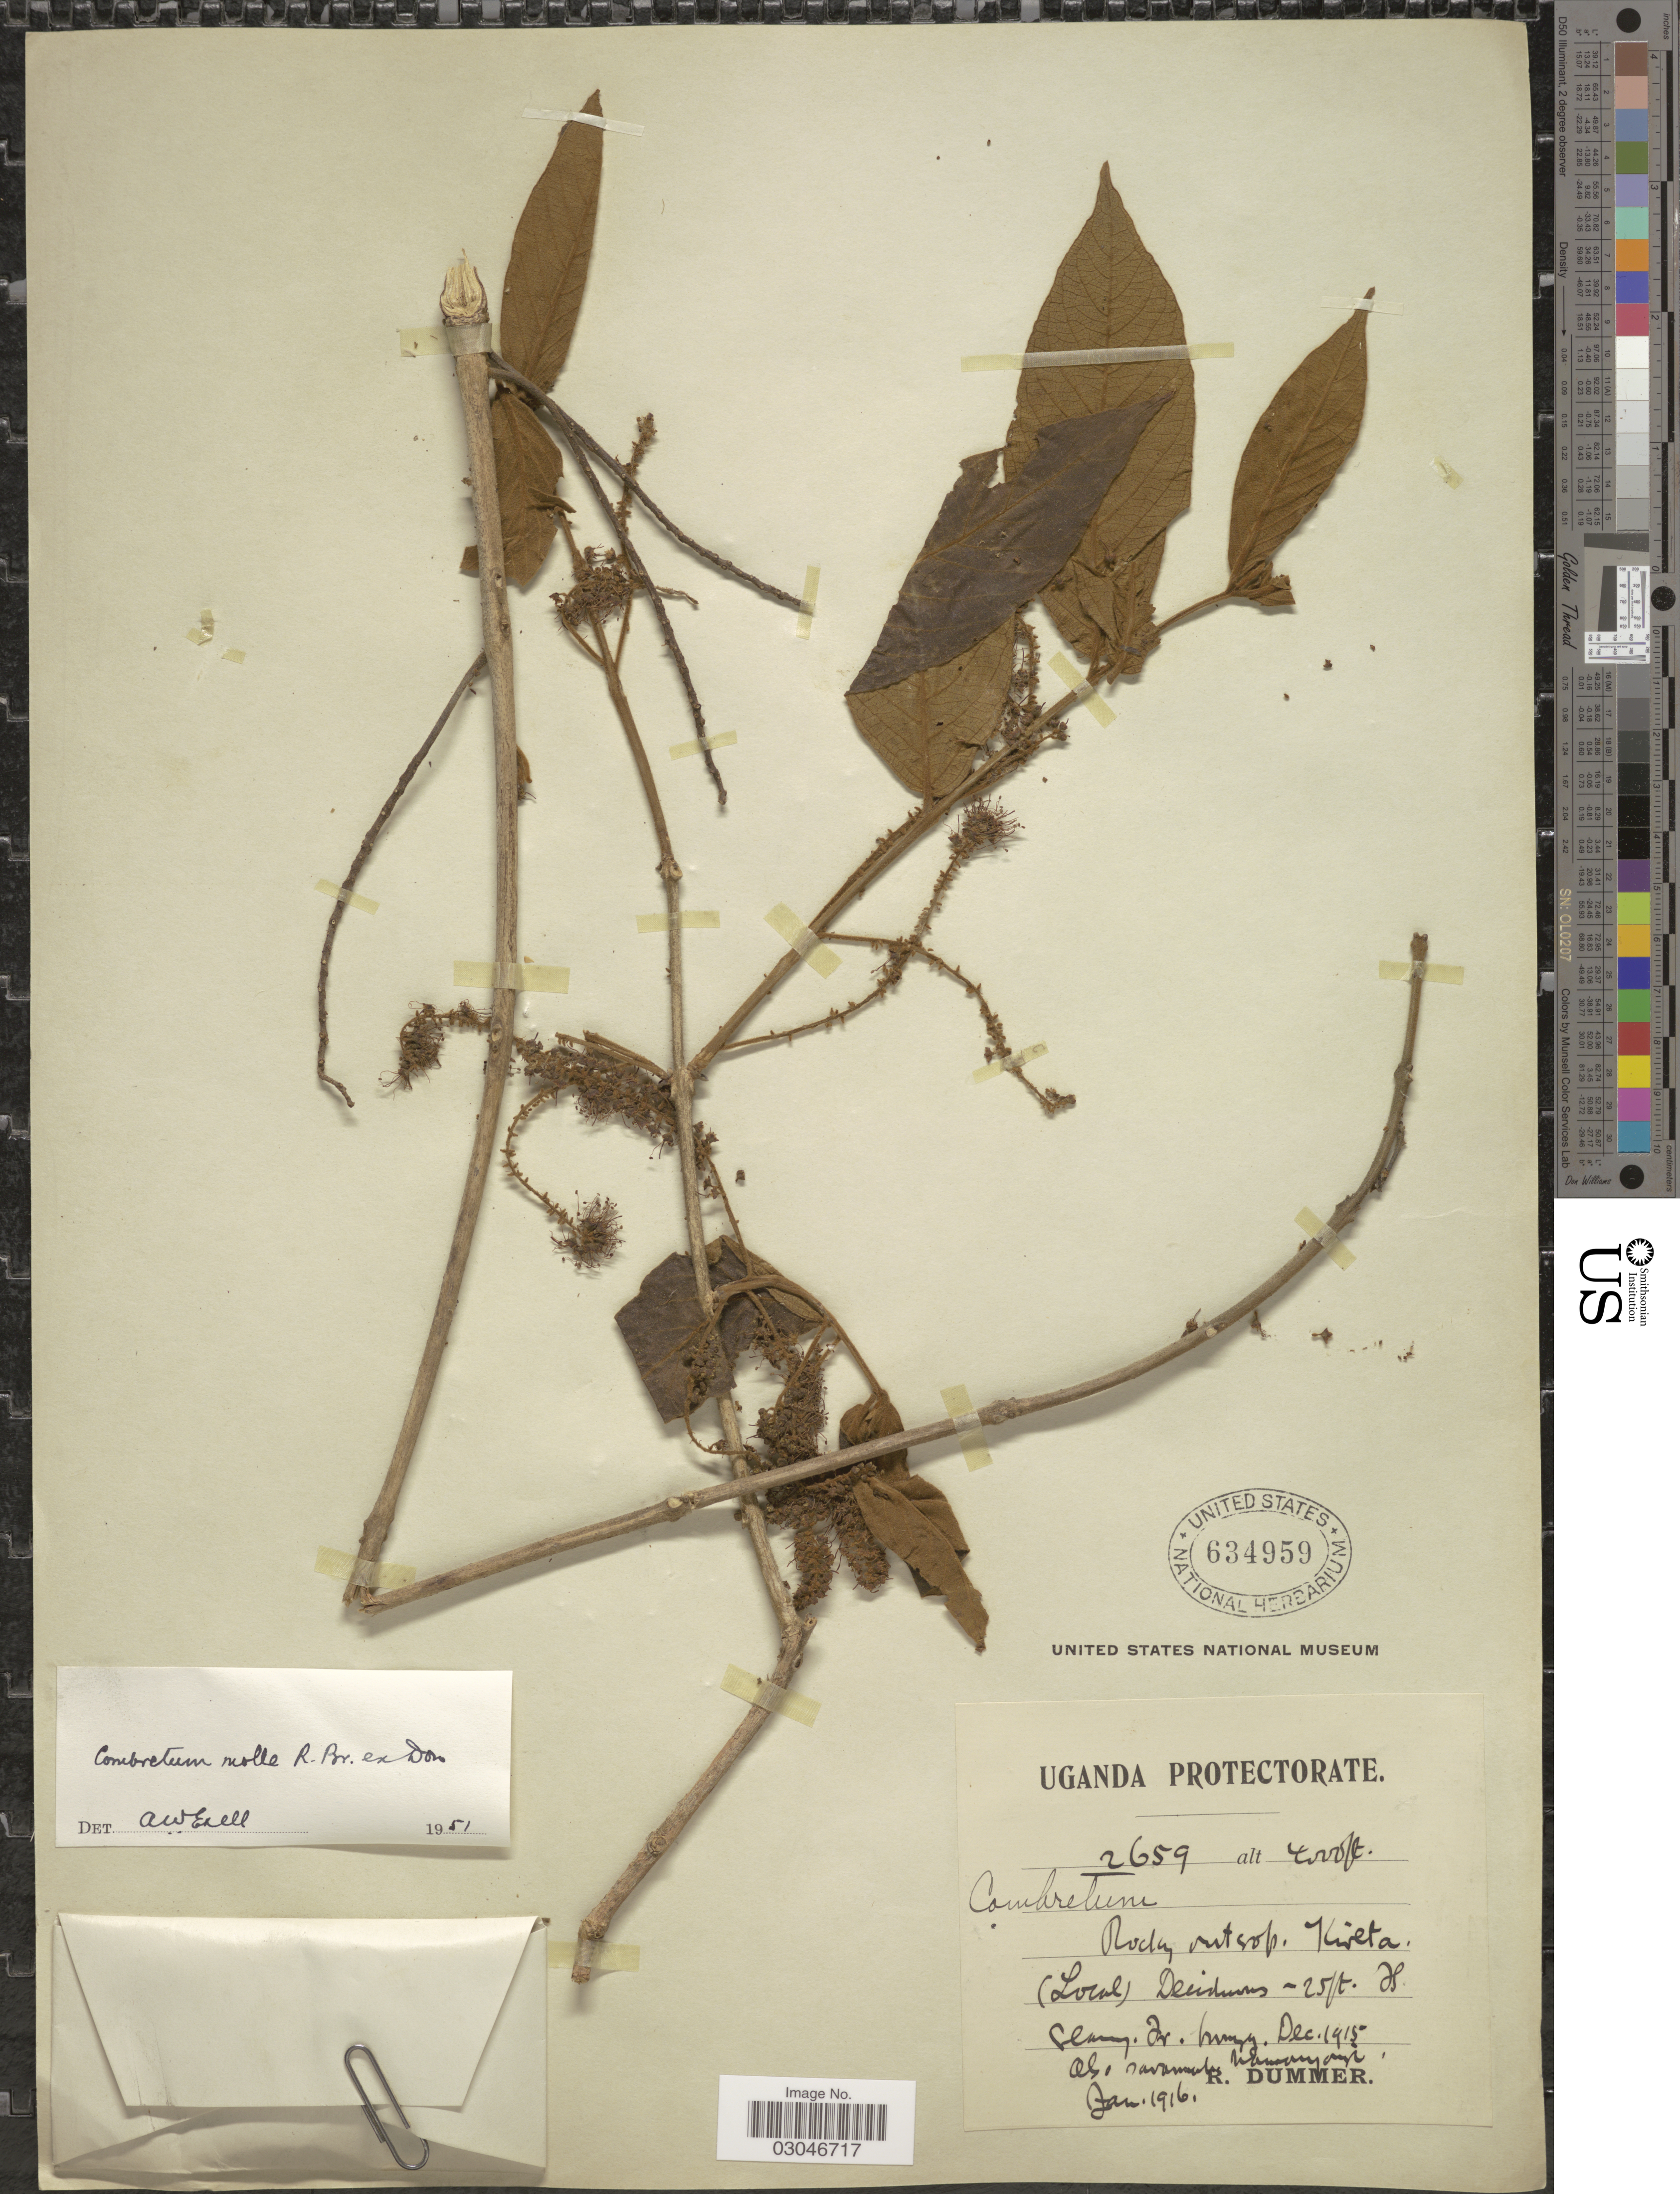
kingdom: Plantae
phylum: Tracheophyta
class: Magnoliopsida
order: Myrtales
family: Combretaceae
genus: Combretum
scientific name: Combretum molle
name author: R. Br. ex G. Don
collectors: R. A. Dümmer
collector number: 2659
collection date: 1915-12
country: Uganda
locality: Uganda Protectorate. Rocky outcrop. Kireta.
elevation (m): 1219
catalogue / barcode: US 634959